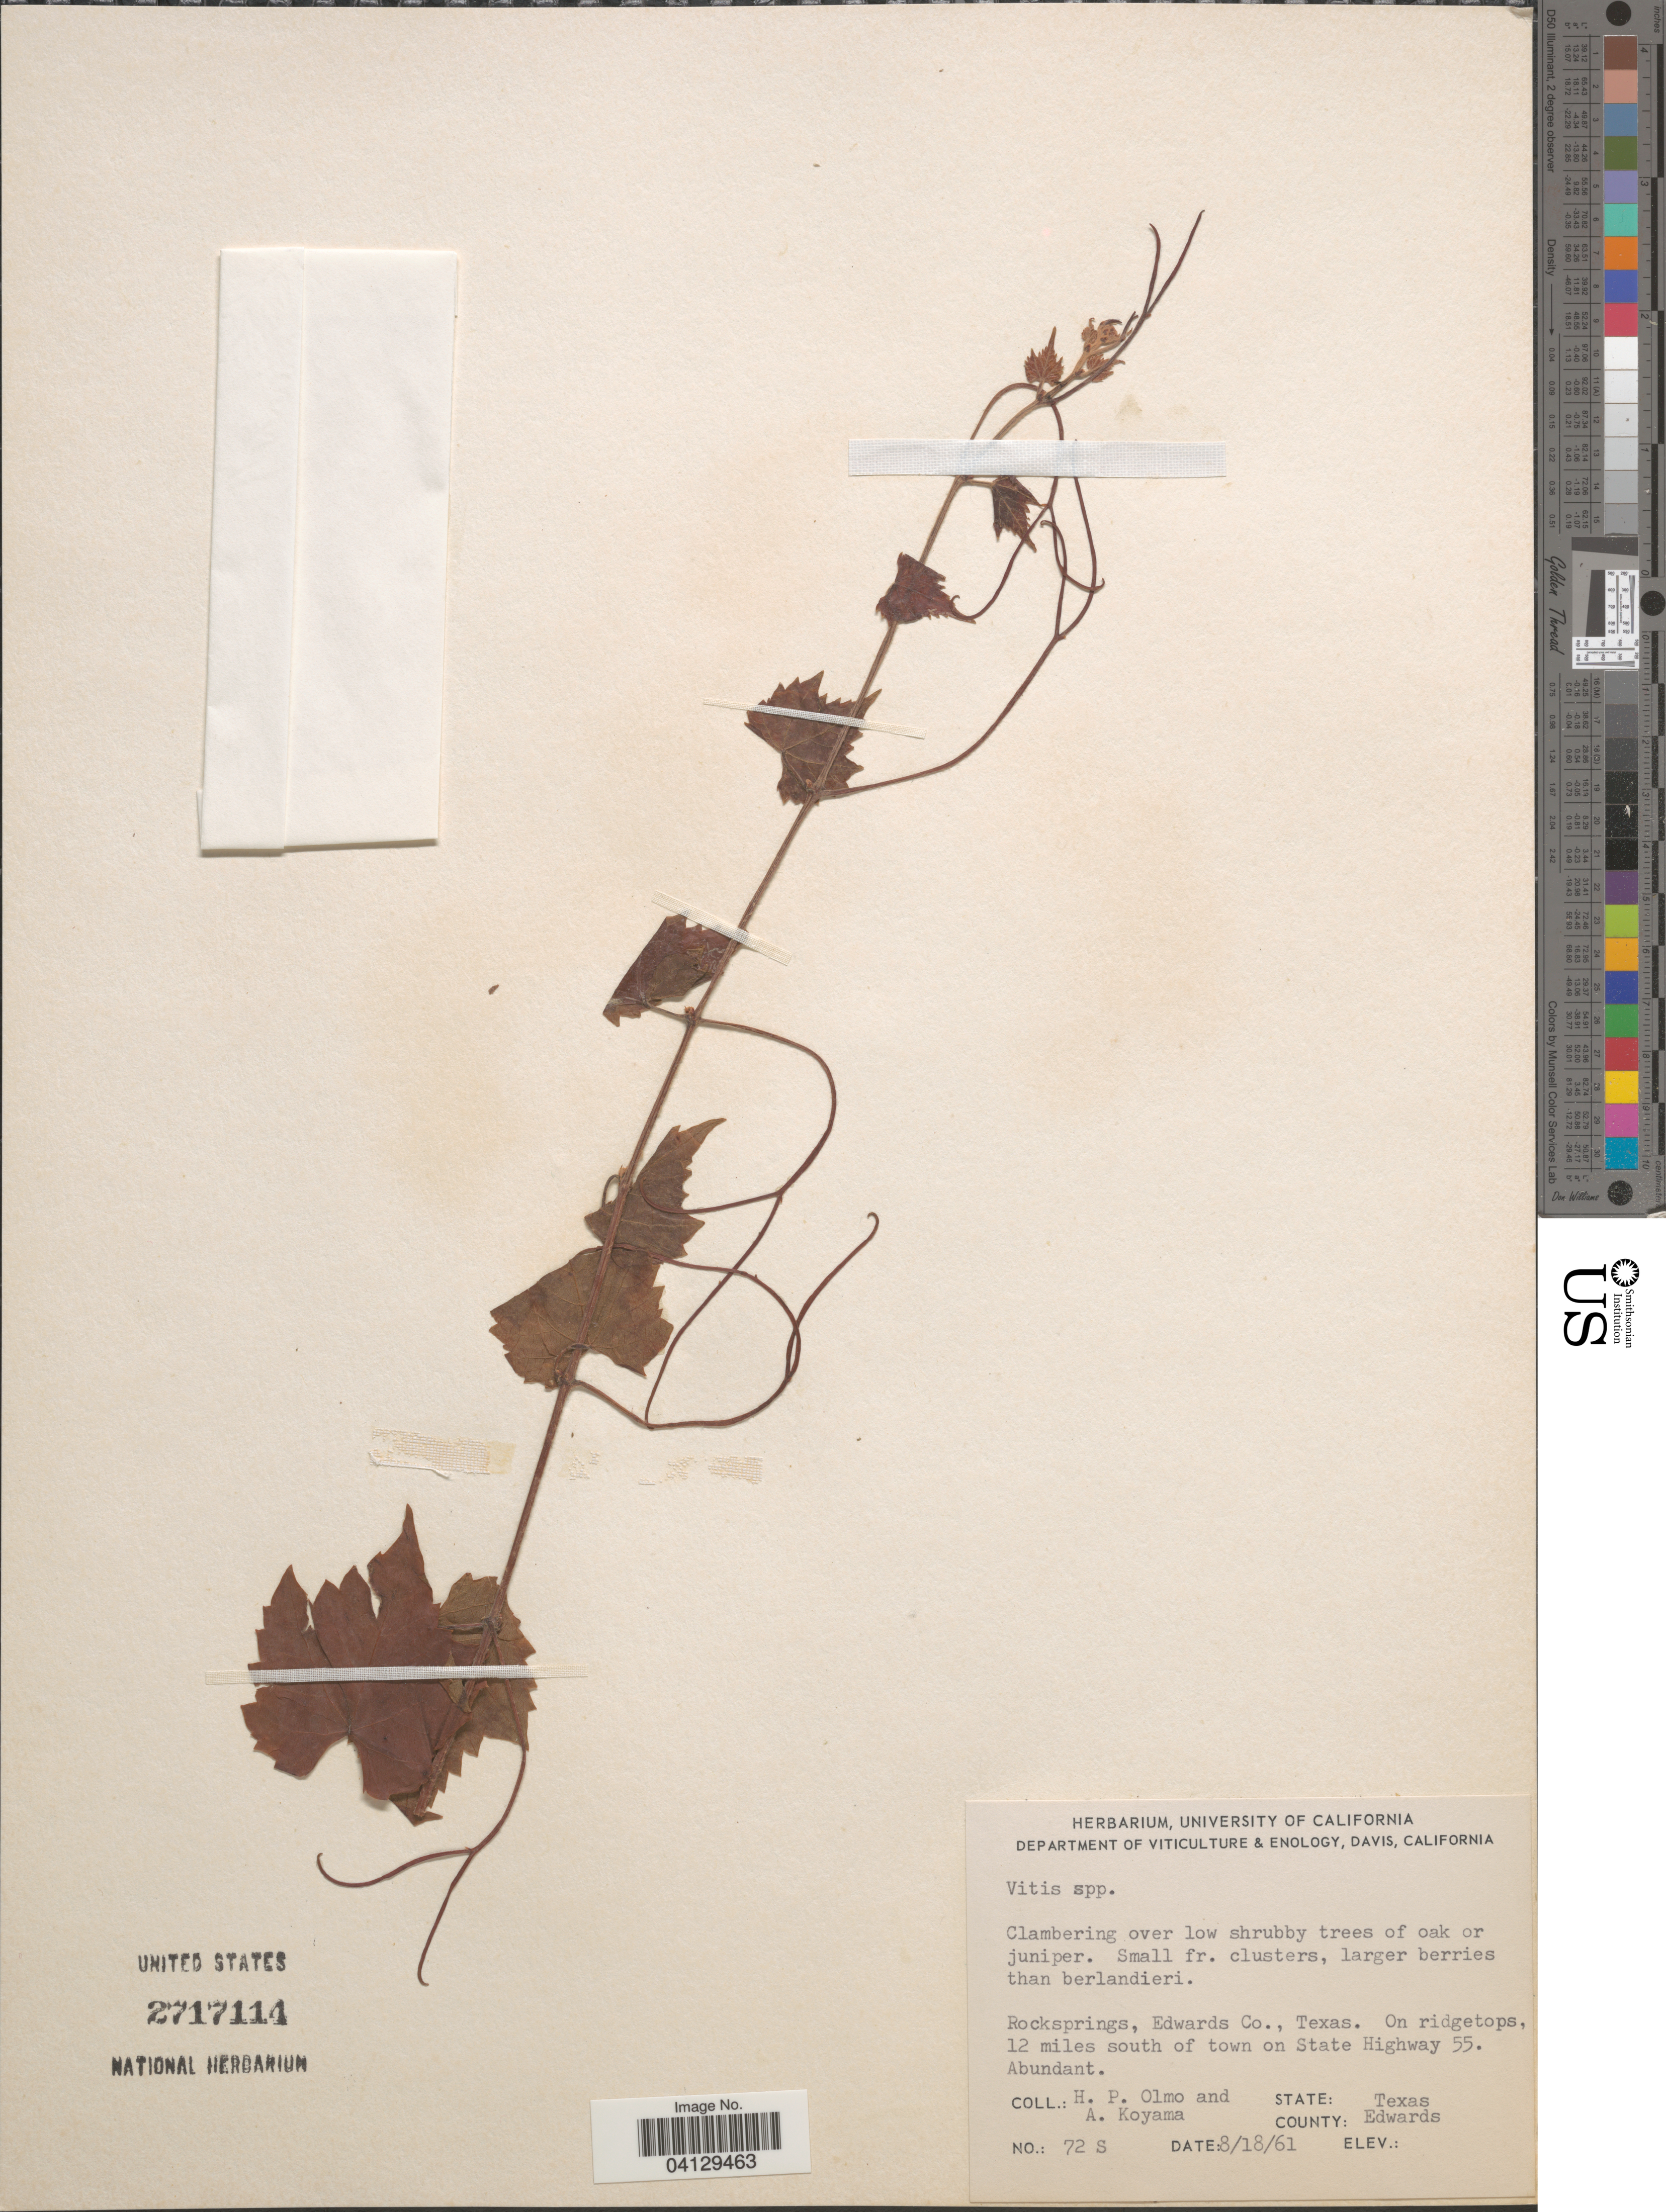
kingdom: Plantae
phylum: Tracheophyta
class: Magnoliopsida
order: Vitales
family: Vitaceae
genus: Vitis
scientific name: Vitis sp.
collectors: H. Olmo & A. Koyama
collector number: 72S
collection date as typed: Transcribed d/m/y: 18/8/61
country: United States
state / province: Texas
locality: Rocksprings, Edwards Co. On ridgetops, 12 miles south of town on State Highway 55.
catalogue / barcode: US 2717114